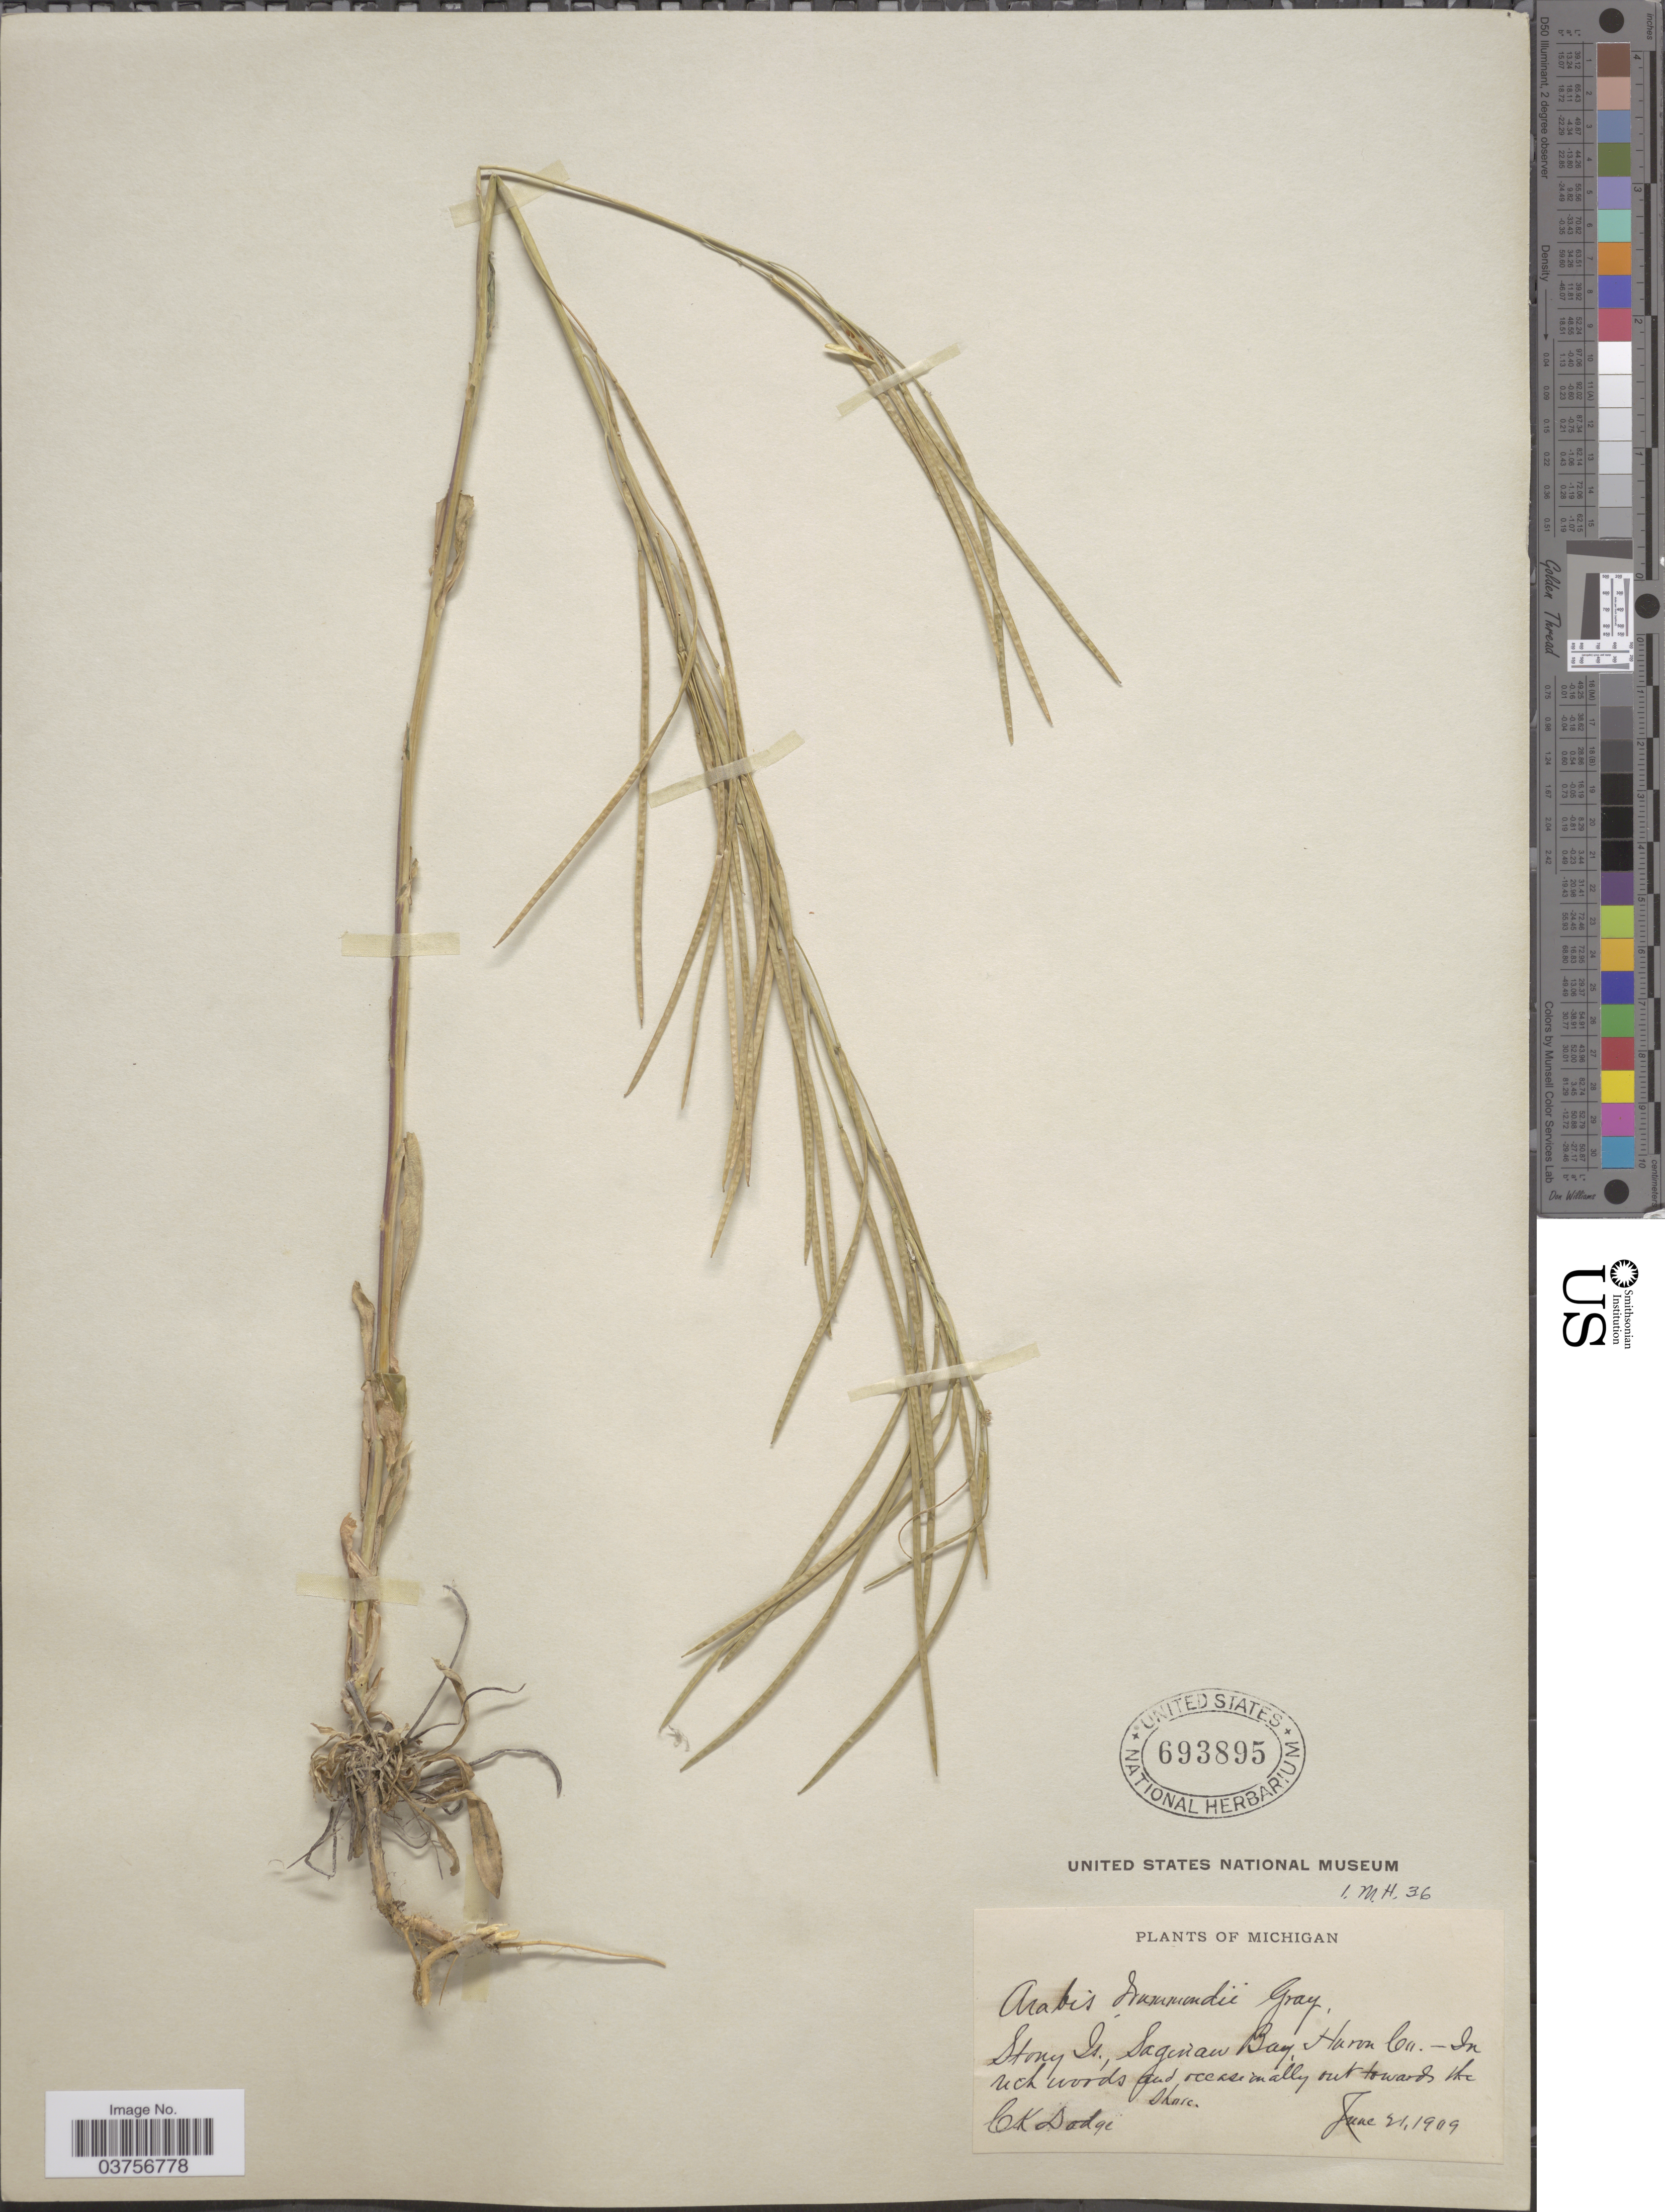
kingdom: Plantae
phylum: Tracheophyta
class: Magnoliopsida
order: Brassicales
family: Brassicaceae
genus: Arabis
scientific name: Arabis drummondii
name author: A. Gray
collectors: C. Dodge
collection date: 1909-06-21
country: United States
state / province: Michigan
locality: Stony Is., Saginaw Bay, Huron Co. - In rich woods and occasionally out towards the Shore.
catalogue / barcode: US 693895